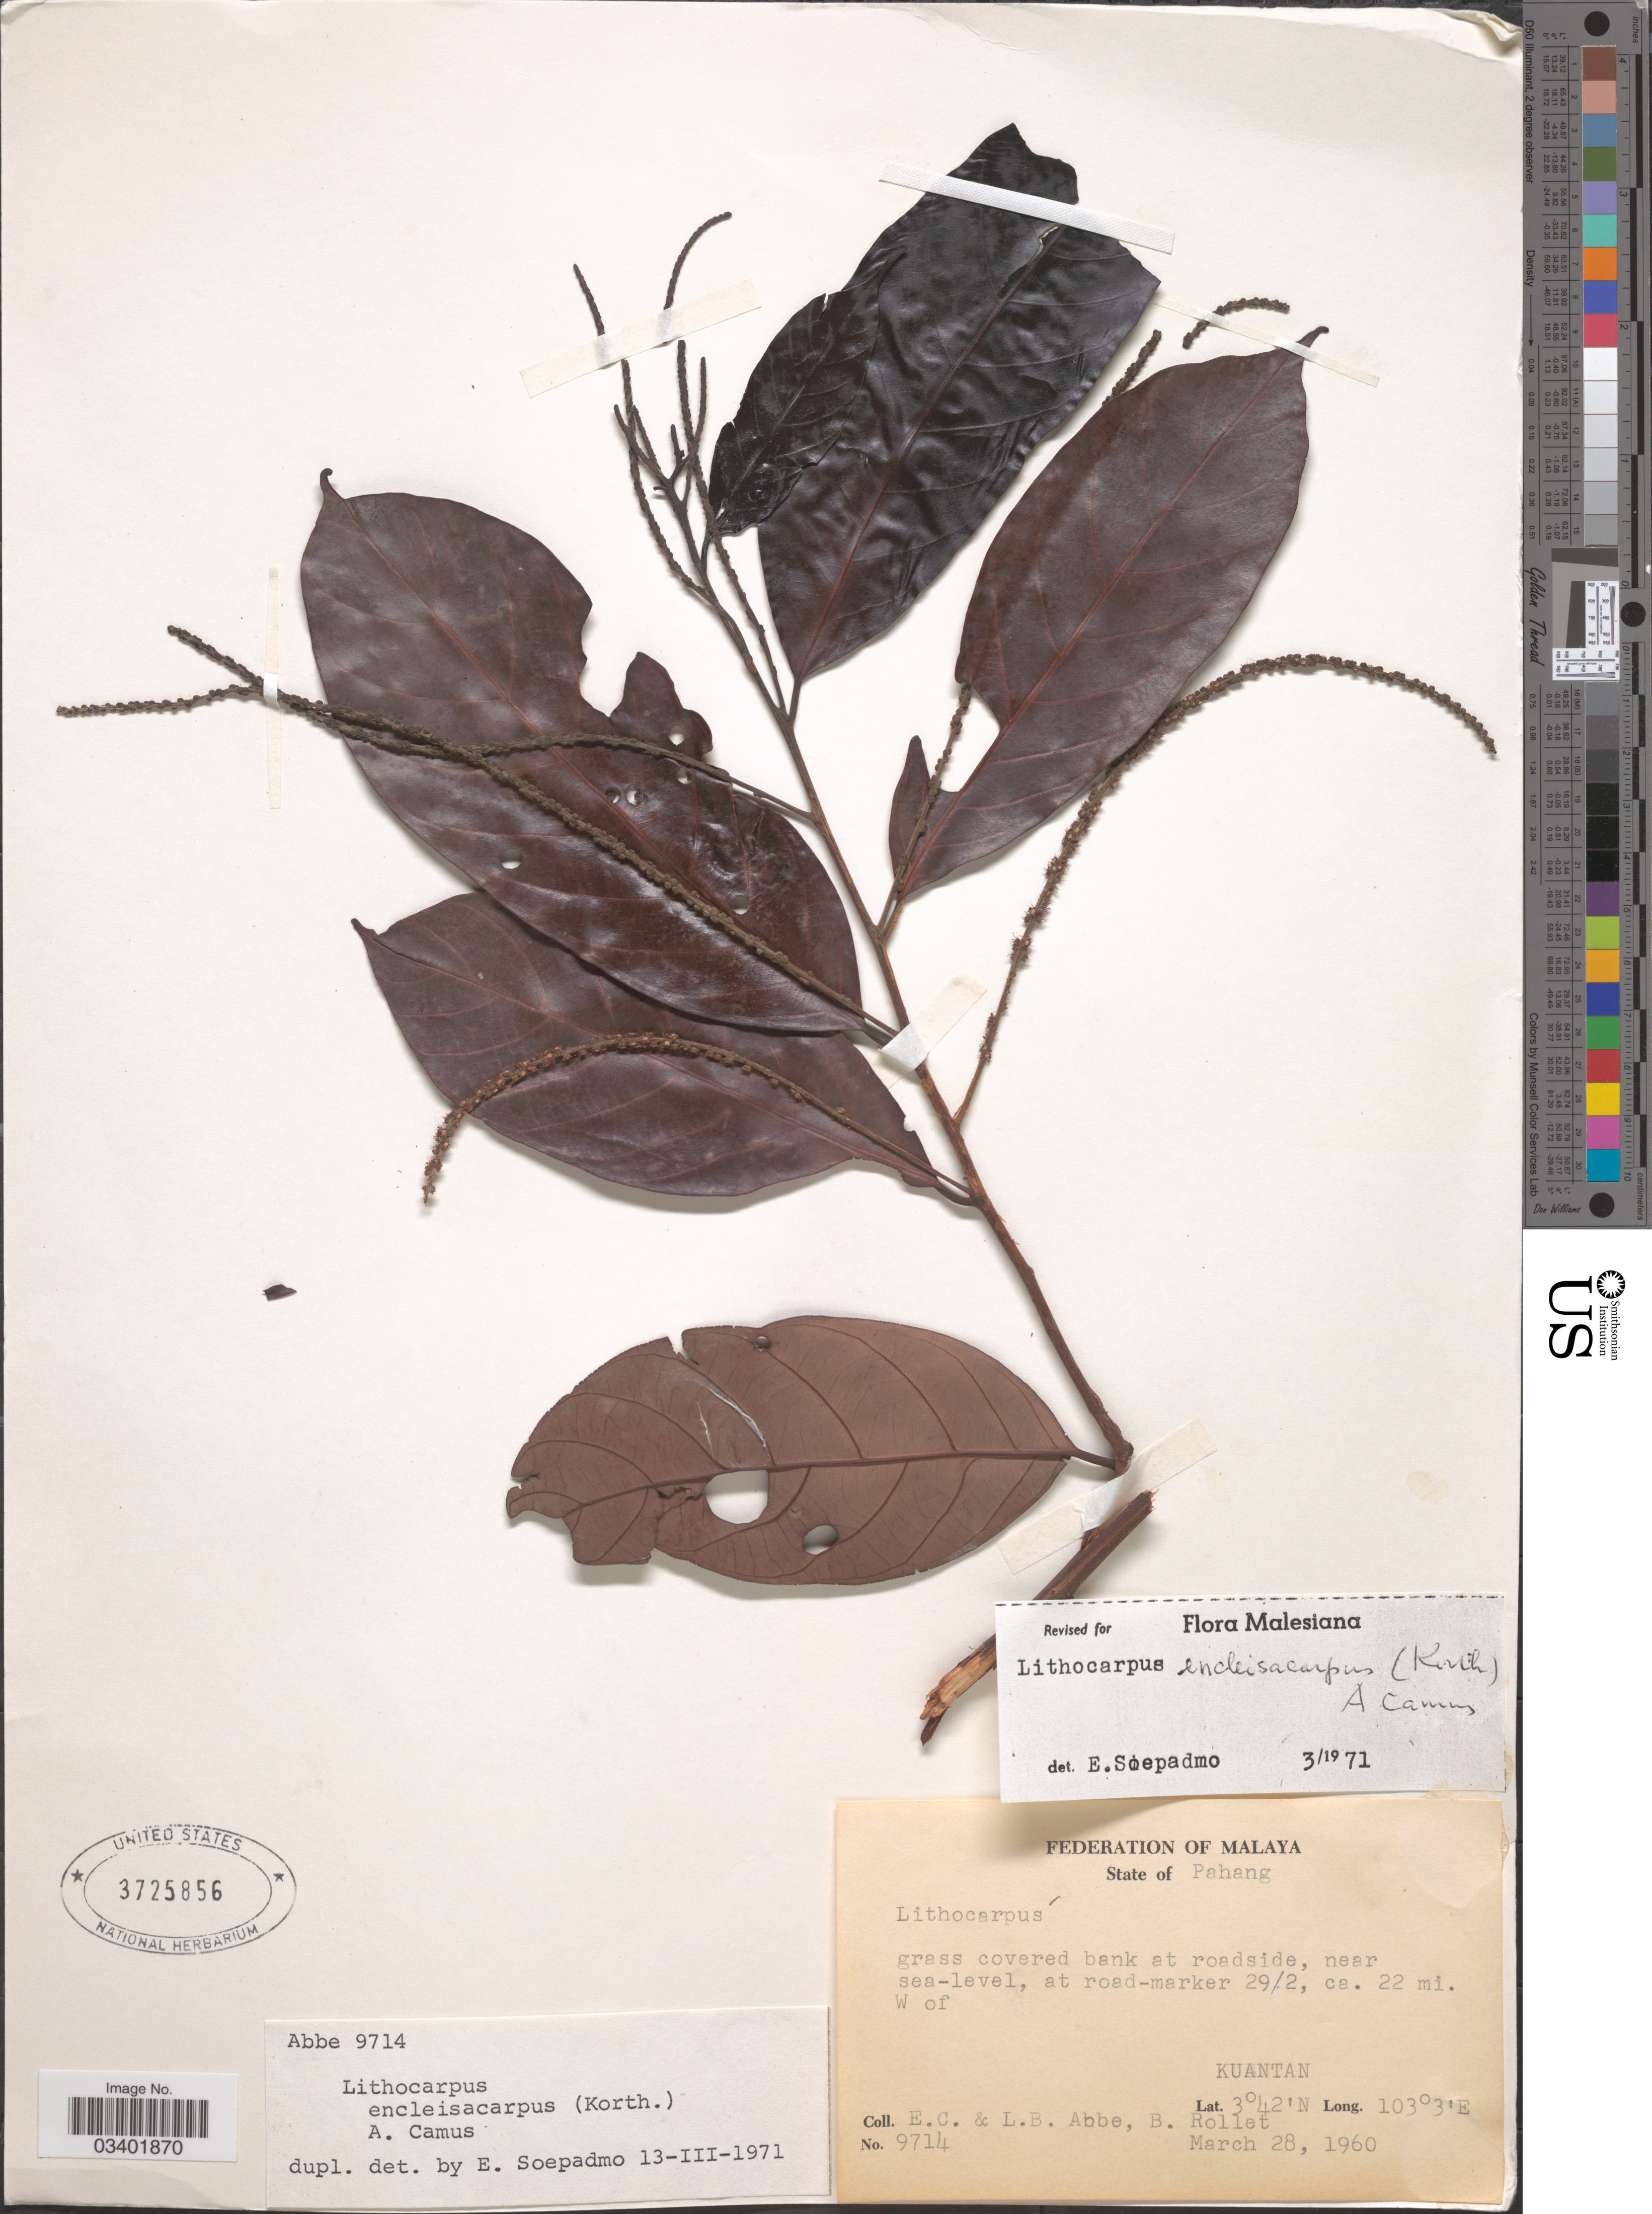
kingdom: Plantae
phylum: Tracheophyta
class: Magnoliopsida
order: Fagales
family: Fagaceae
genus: Lithocarpus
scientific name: Lithocarpus encleisocarpus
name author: (Korth.) A. Camus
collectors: E. C. Abbe, L. B. Abbe & B. Rollet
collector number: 9714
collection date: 1960-03-28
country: Malaysia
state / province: Pahang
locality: Federation of Malaya. At road-marker 29/2, ca. 22 mi. W of Kuantan.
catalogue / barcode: US 3725856